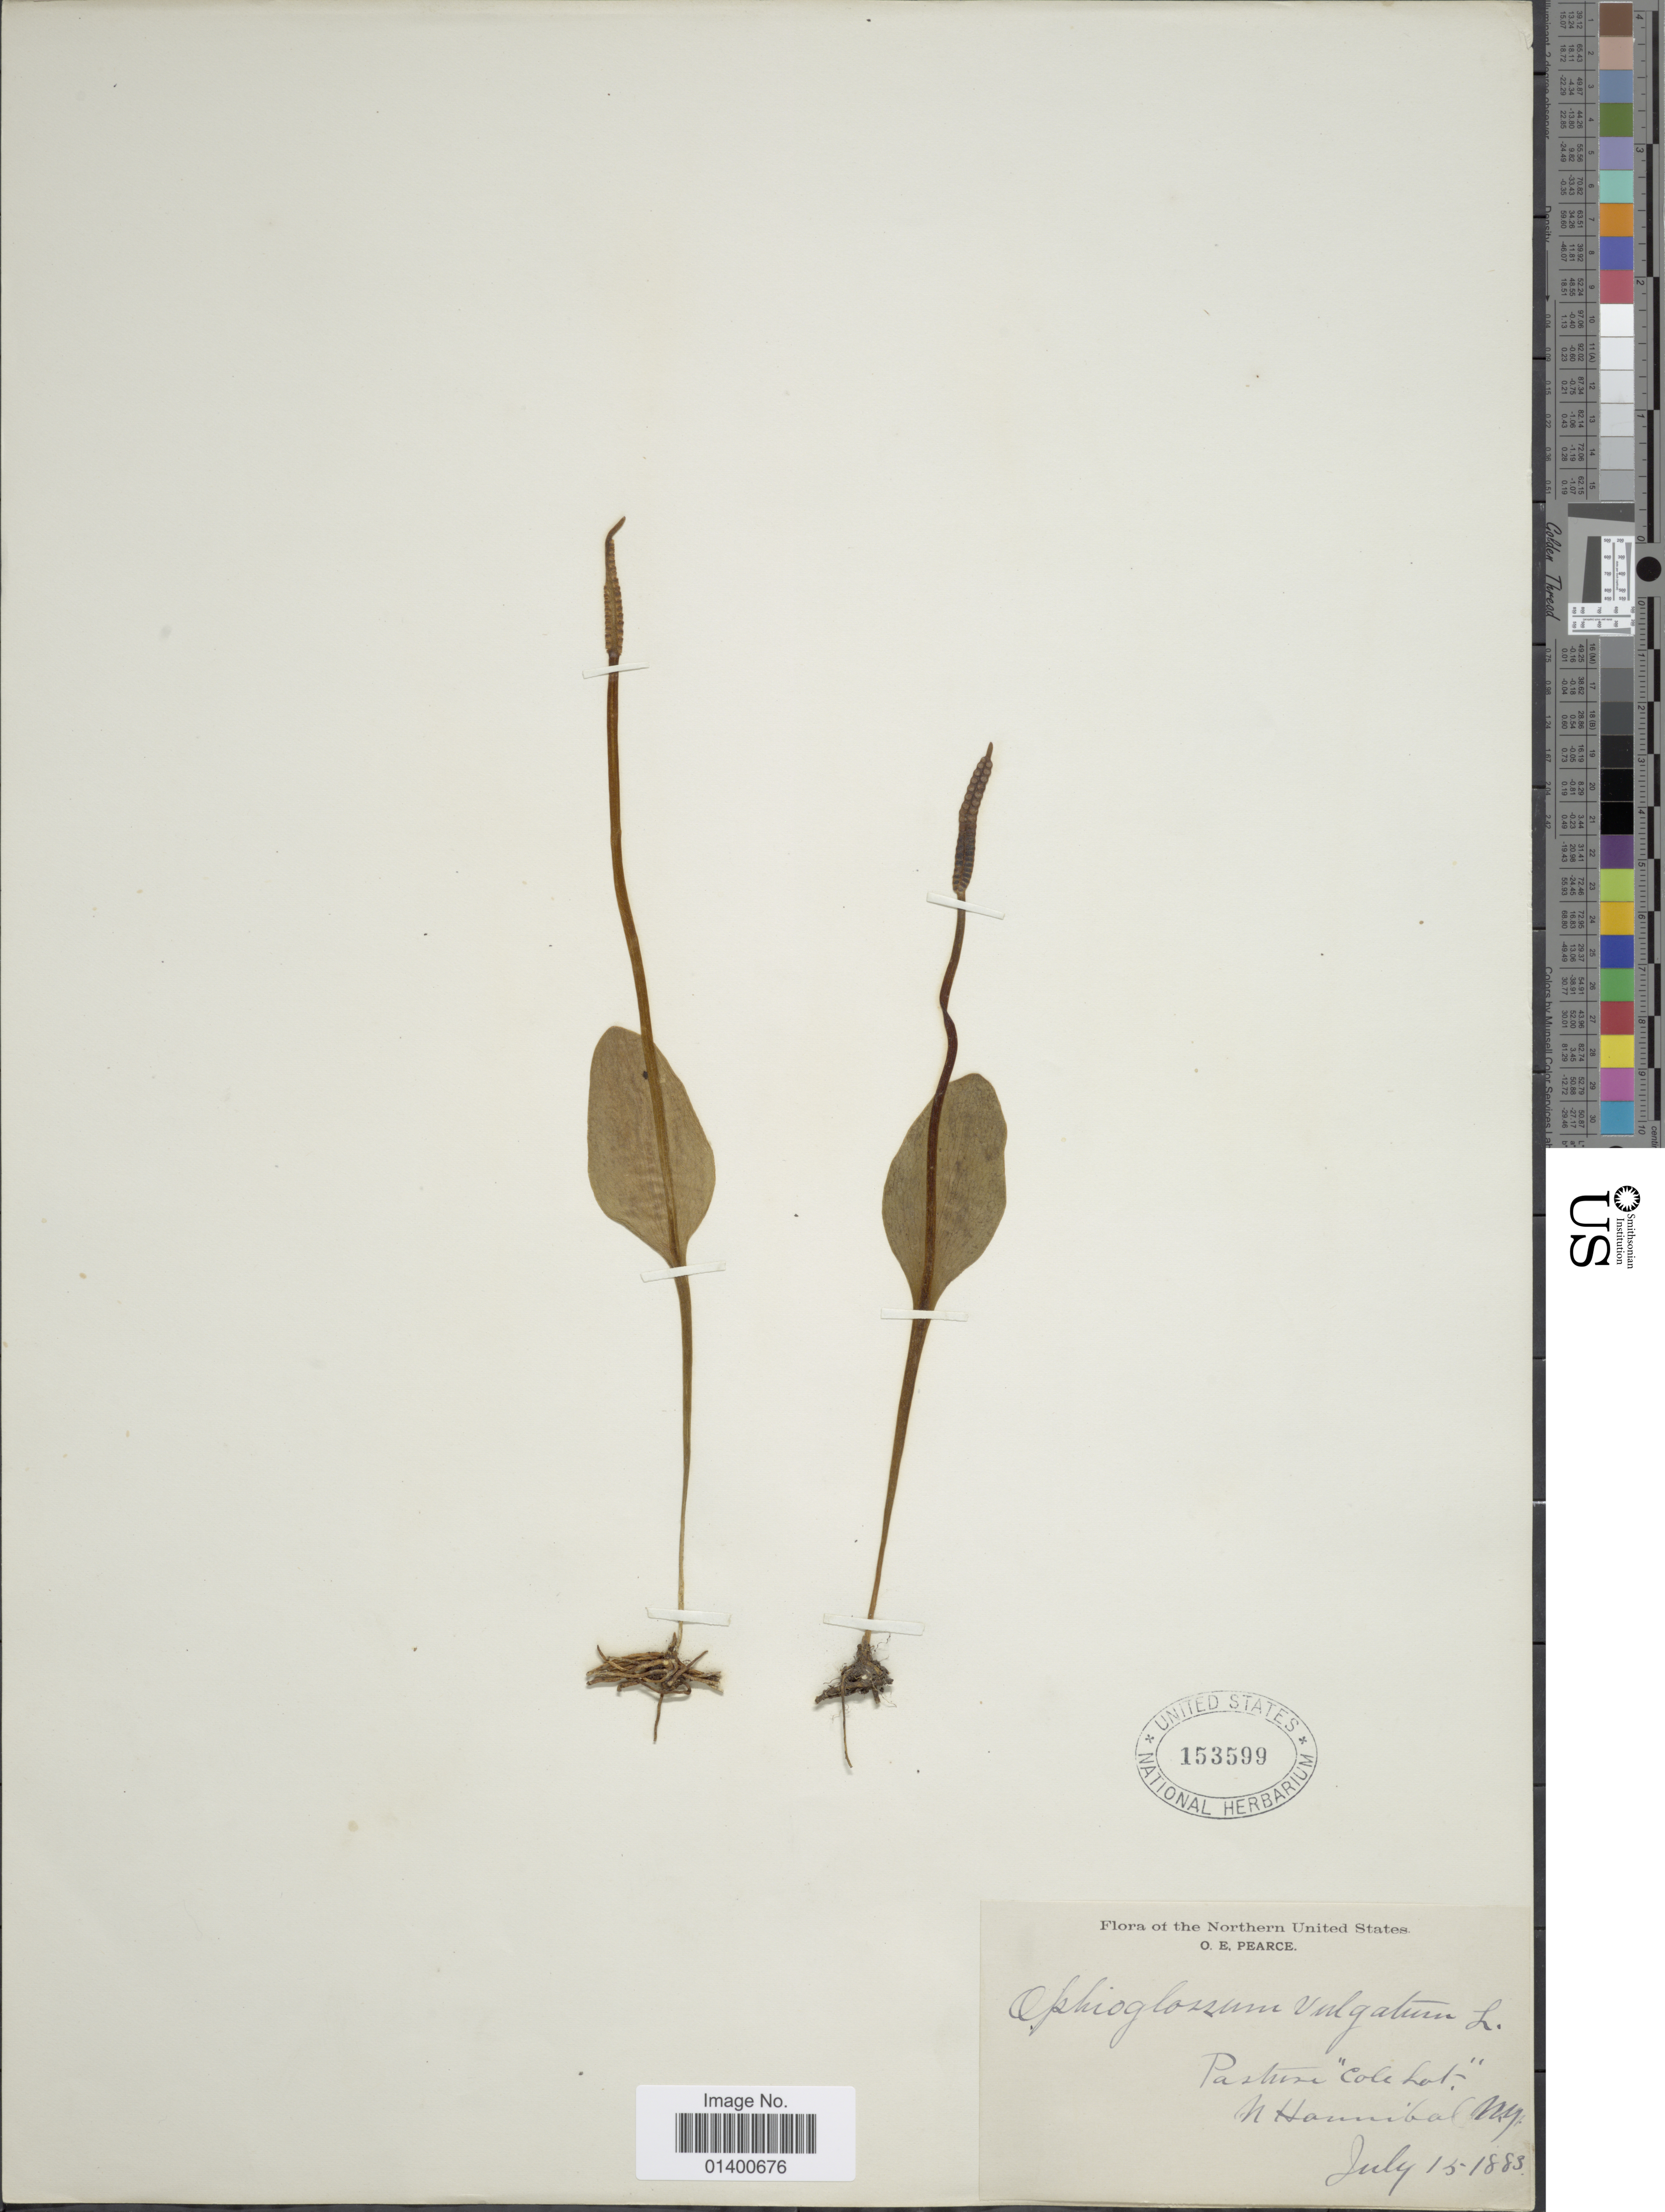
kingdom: Plantae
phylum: Tracheophyta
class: Polypodiopsida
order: Ophioglossales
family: Ophioglossaceae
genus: Ophioglossum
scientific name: Ophioglossum vulgatum var. pseudopodum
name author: (S.F. Blake) Farw.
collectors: O. E. Pearce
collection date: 1883-07-15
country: United States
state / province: New York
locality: Pasture "Cole Lot" N. Hannibal.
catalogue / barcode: US 153599